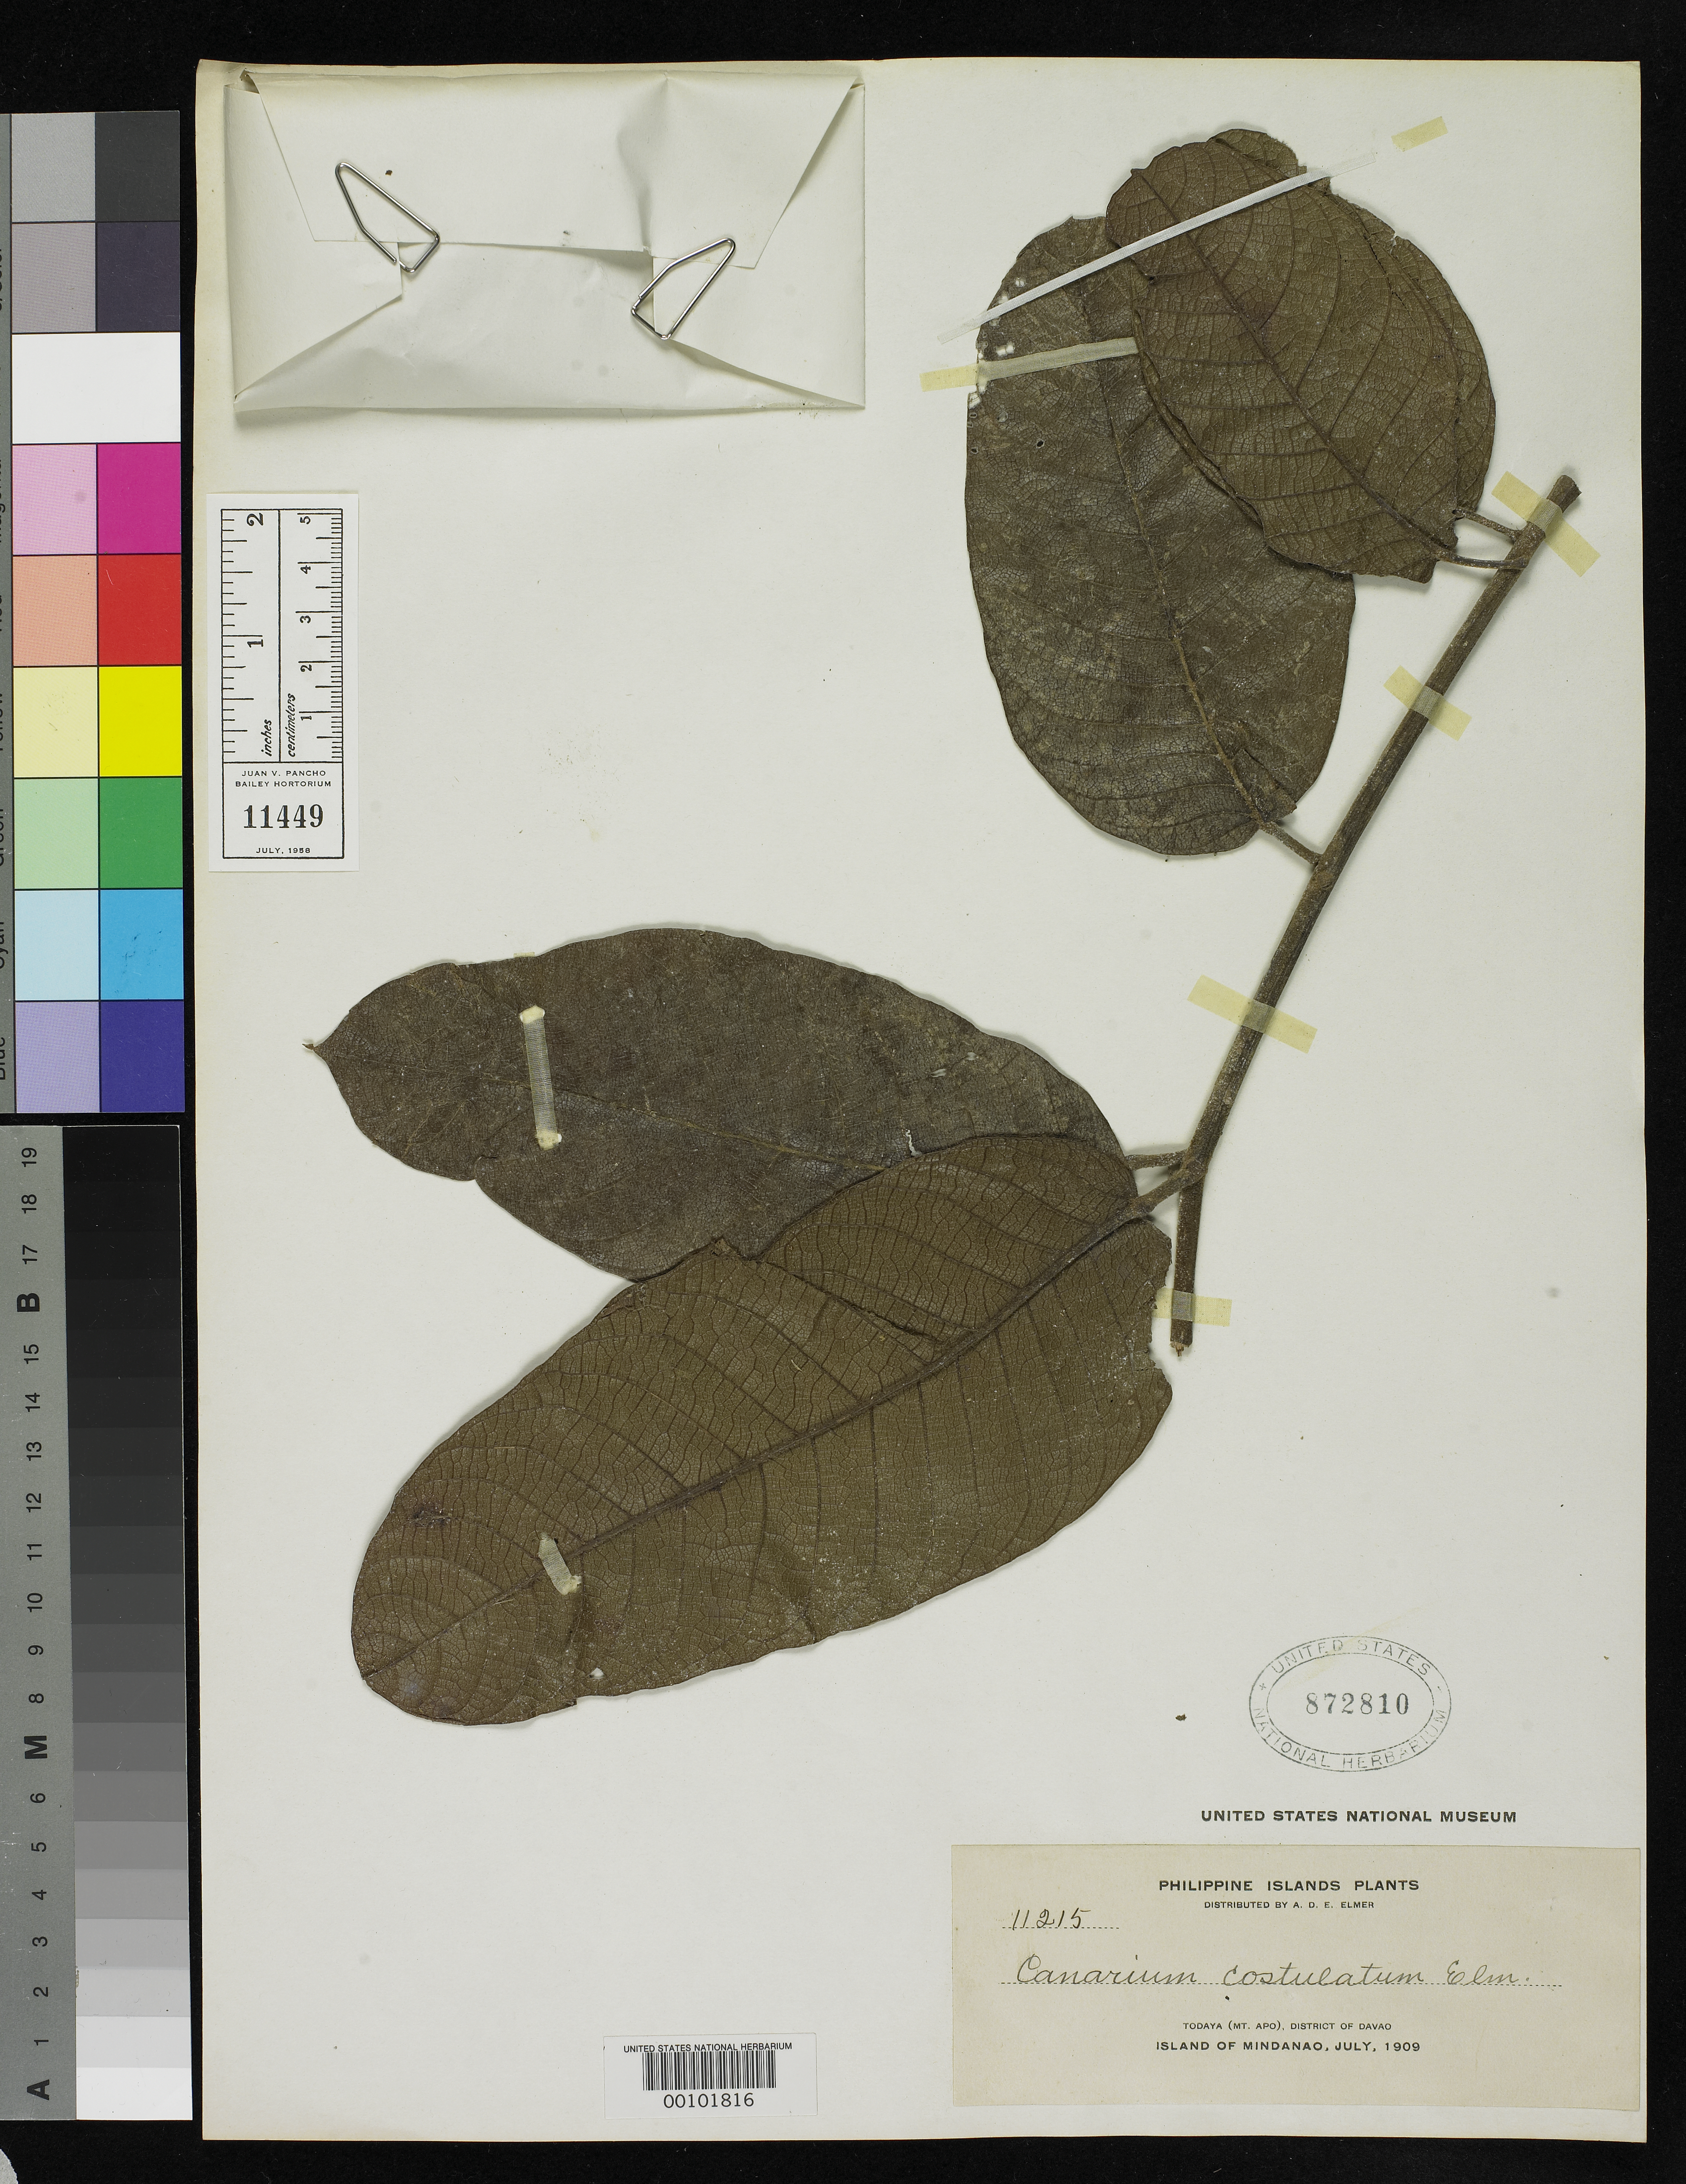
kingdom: Plantae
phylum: Tracheophyta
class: Magnoliopsida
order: Sapindales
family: Burseraceae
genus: Canarium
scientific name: Canarium costulatum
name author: Elmer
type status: Isotype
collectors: A. D. E. Elmer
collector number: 11215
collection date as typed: Jul 1909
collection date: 1909-07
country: Philippines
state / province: Davao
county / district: Davao del Sur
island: Mindanao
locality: Todaya, Mt. Apo.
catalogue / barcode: US 872810